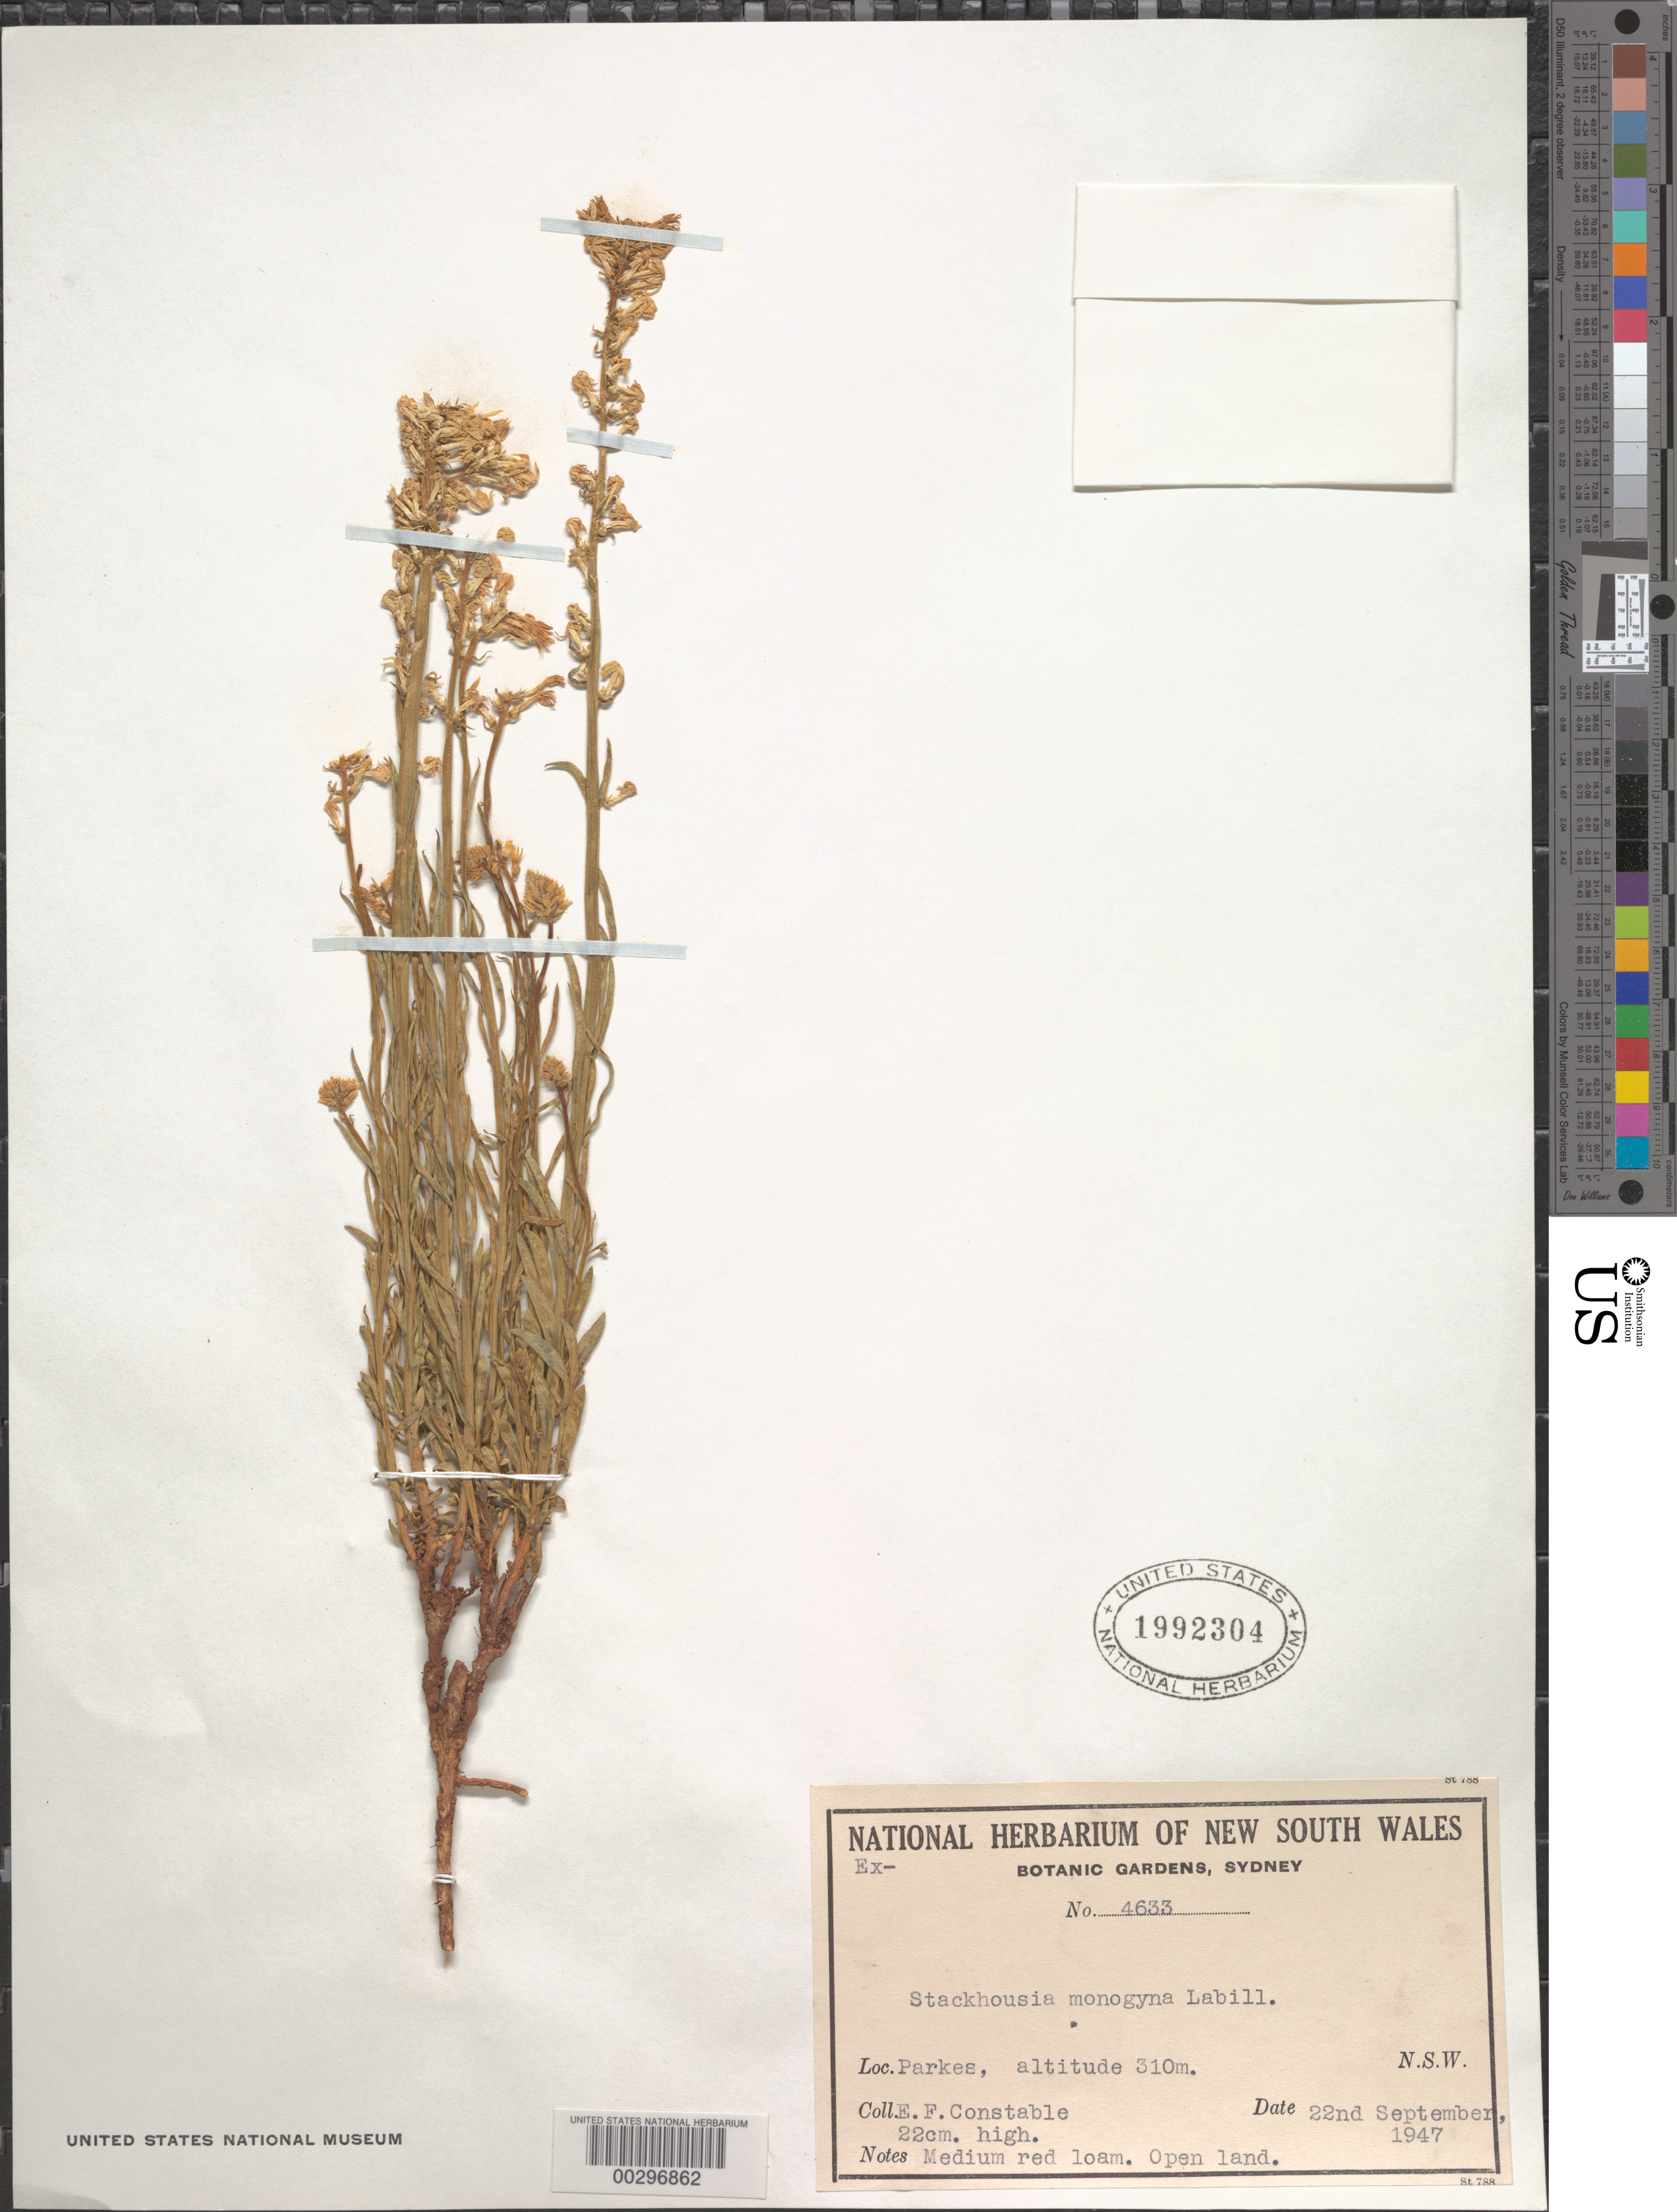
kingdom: Plantae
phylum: Tracheophyta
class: Magnoliopsida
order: Celastrales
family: Celastraceae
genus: Stackhousia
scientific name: Stackhousia monogyna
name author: Labill.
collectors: E. F. Constable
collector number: Ex Herb. Nsw 4633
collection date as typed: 22 Sep 1947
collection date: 1947-09-22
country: Australia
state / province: New South Wales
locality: Parkes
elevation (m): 310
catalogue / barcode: US 1992304